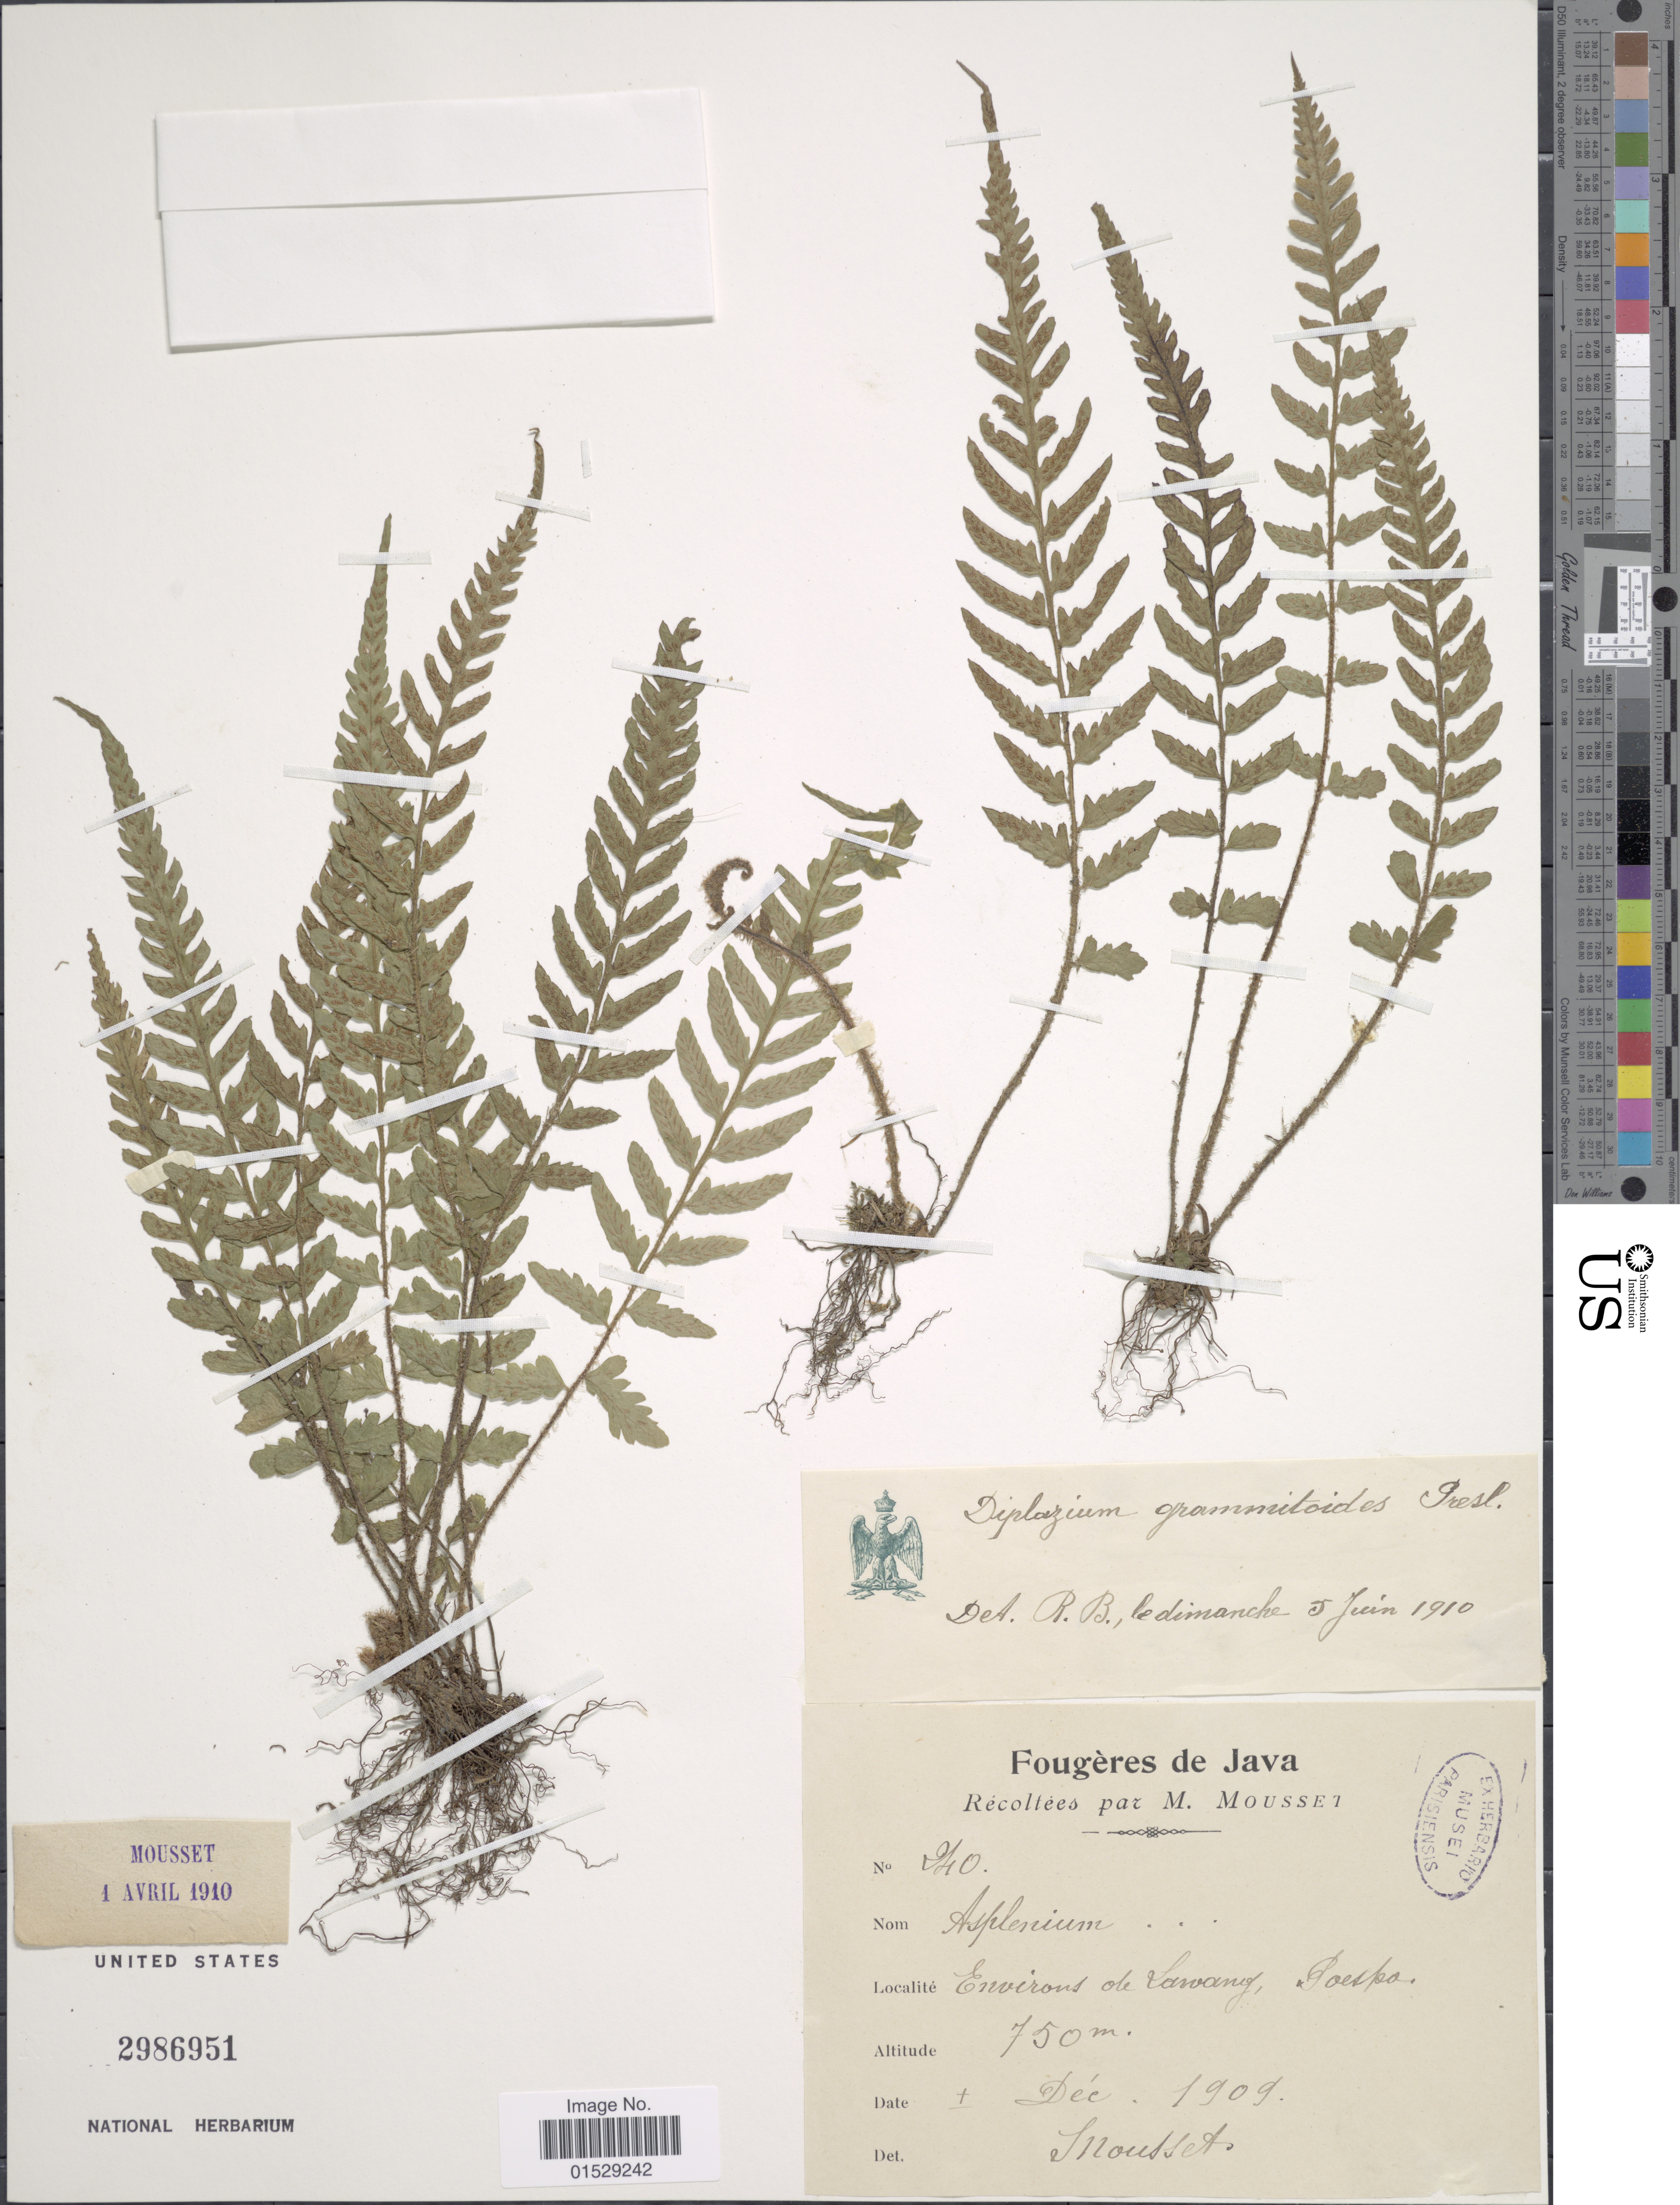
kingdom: Plantae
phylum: Tracheophyta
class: Polypodiopsida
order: Polypodiales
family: Athyriaceae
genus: Deparia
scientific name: Deparia petersenii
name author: (Kunze) M. Kato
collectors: M. Mousset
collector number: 240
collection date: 1909-12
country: Indonesia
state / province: Java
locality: Environs de Lawang, Poespo [interpreted]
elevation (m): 150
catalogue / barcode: US 2986951